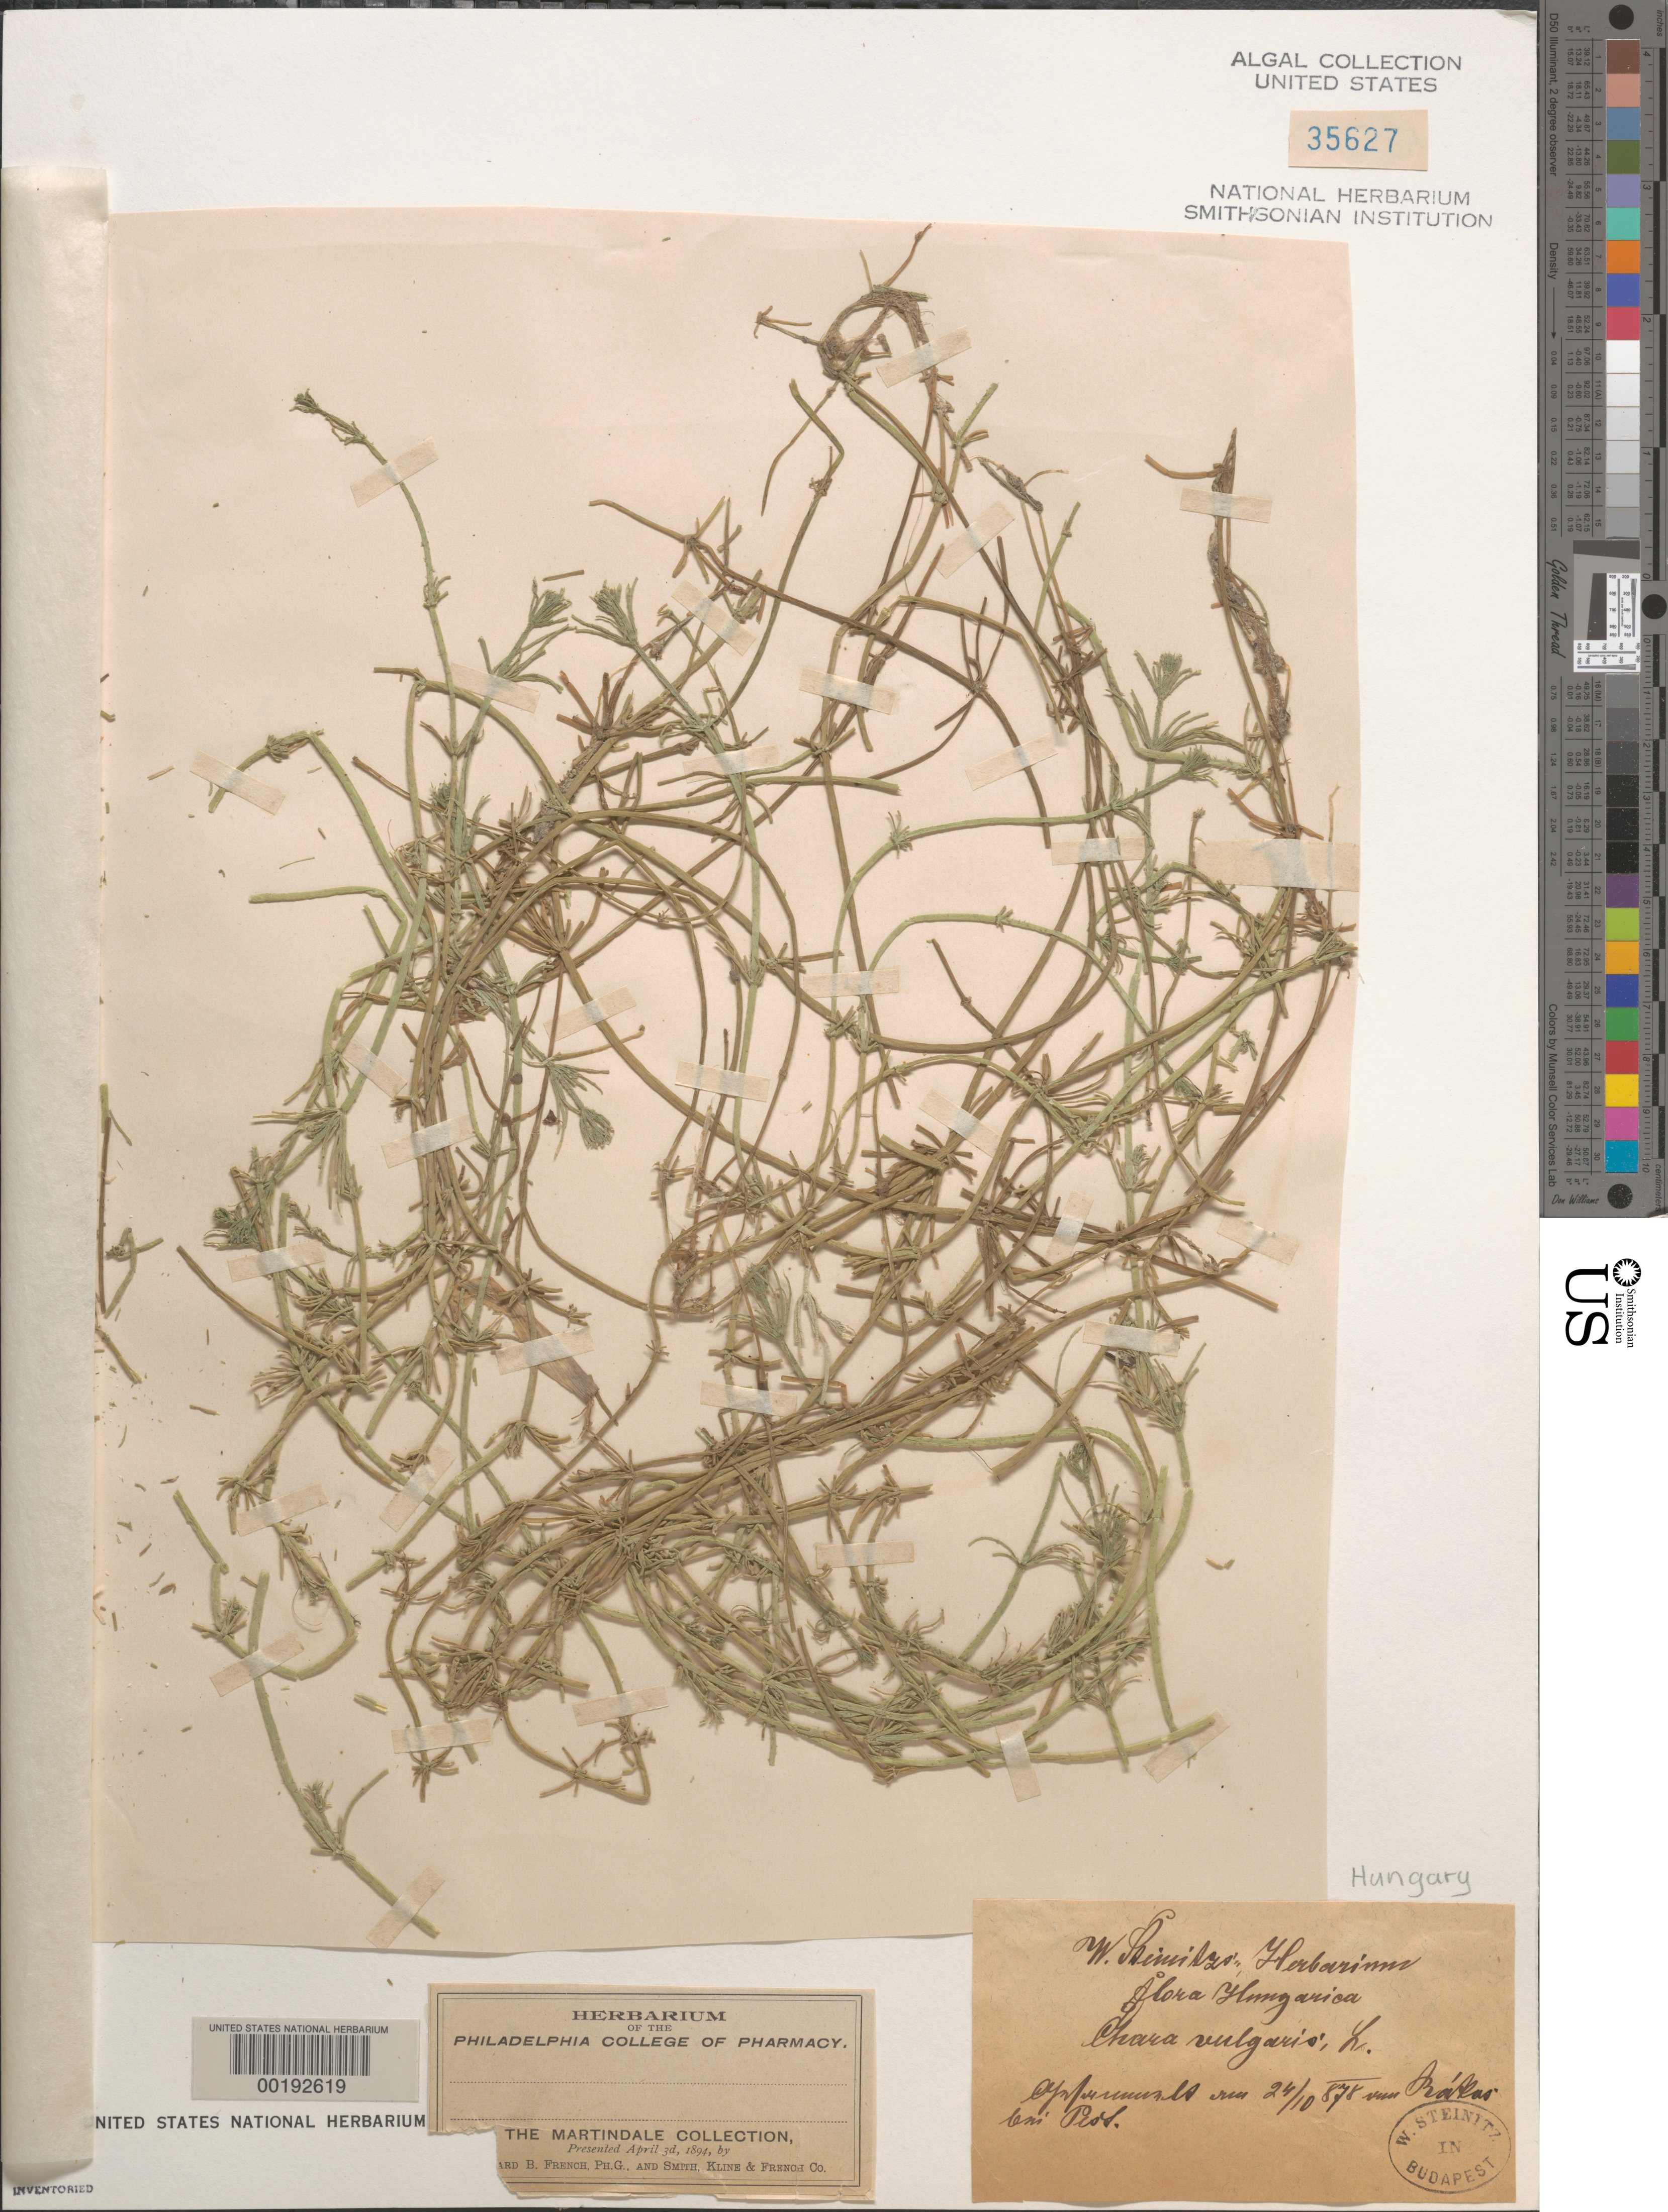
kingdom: Plantae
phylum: Charophyta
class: Charophyceae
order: Charales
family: Characeae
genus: Chara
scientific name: Chara vulgaris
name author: L.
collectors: W. Steinitz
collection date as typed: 24 Oct 1878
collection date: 1878-10-24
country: Hungary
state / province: Pest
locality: Rakos, near budapest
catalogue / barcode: US 35627